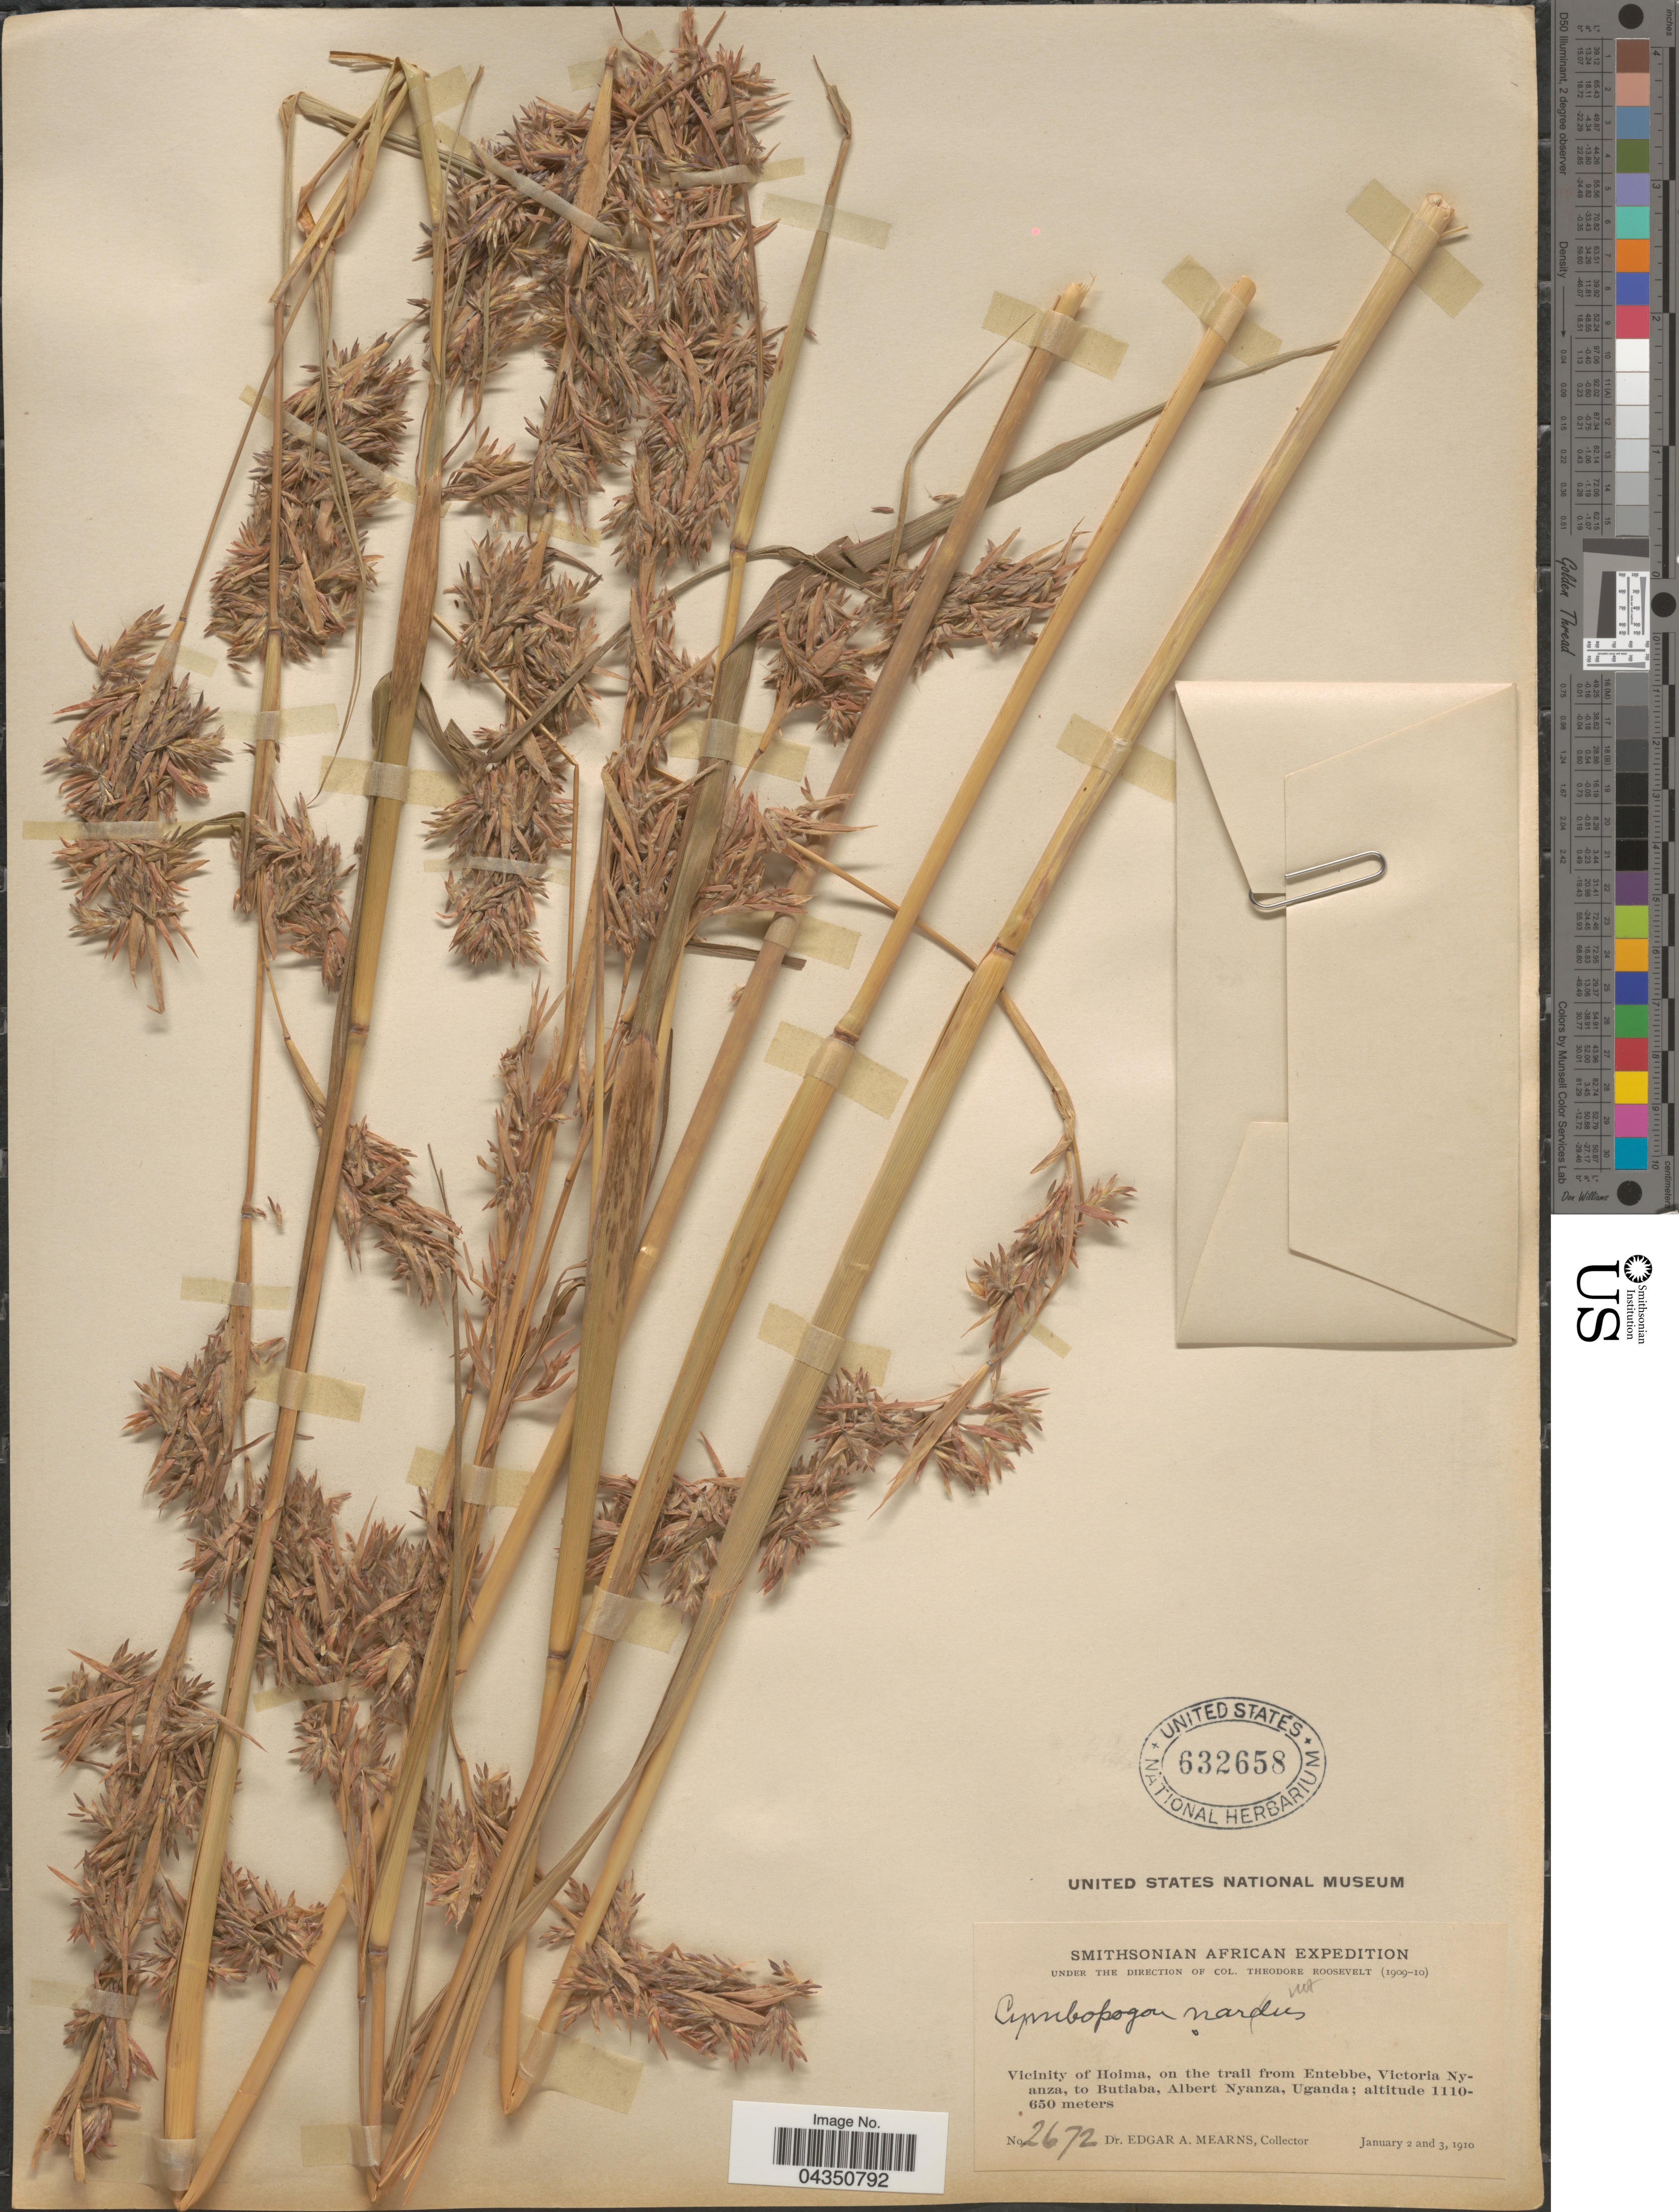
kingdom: Plantae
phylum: Tracheophyta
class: Liliopsida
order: Poales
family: Poaceae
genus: Cymbopogon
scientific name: Cymbopogon sp.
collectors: E. A. Mearns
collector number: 2672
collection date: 1910-01-02/1910-01-03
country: Uganda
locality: Smithsonian African Expedition. Vicinity of Hoima, on the trail from Entebbe, Victoria Nyanza, to Butiaba, Albert Nyanza.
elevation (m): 650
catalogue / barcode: US 632658